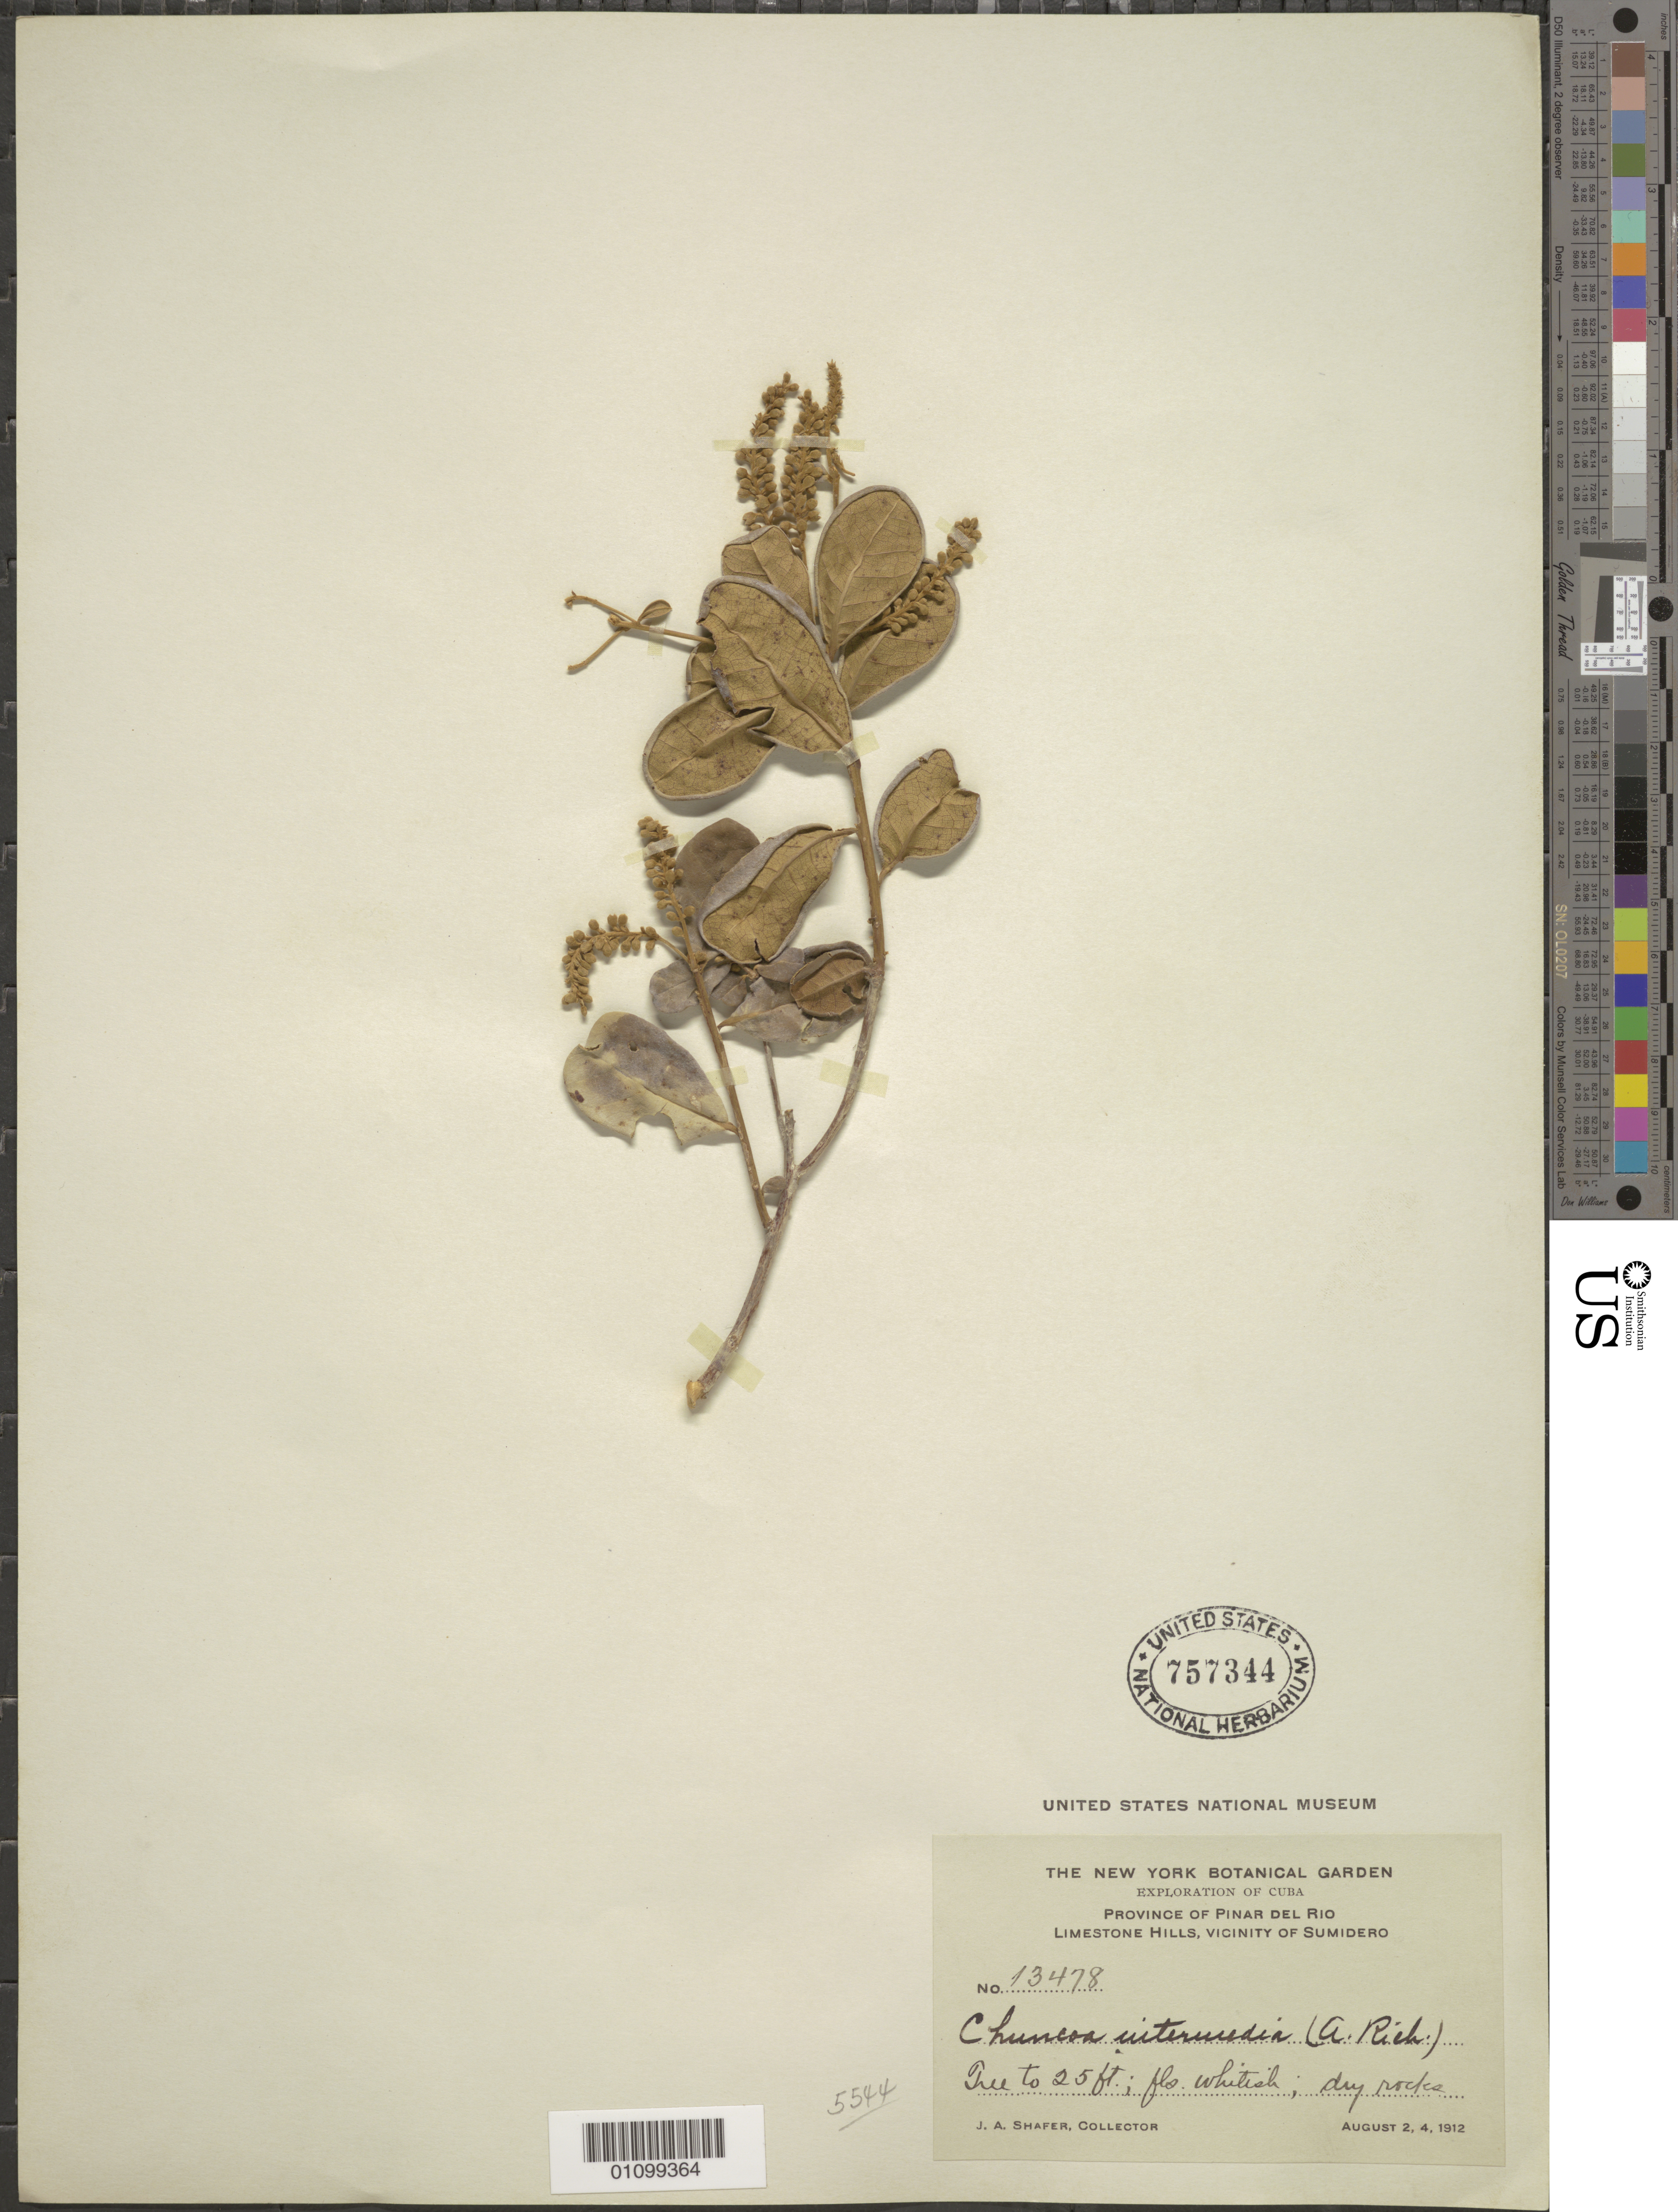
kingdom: Plantae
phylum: Tracheophyta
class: Magnoliopsida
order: Myrtales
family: Combretaceae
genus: Terminalia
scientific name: Terminalia intermedia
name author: (A. Rich.) Urb.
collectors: J. A. Shafer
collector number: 13478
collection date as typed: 02 Aug 1912 and 04 Aug 1912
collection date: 1912-08-02,1912-08-04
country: Cuba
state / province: Pinar del Rio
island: Cuba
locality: Limestone hills, vicinity of Sumidero Dry rocks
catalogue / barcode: US 757344